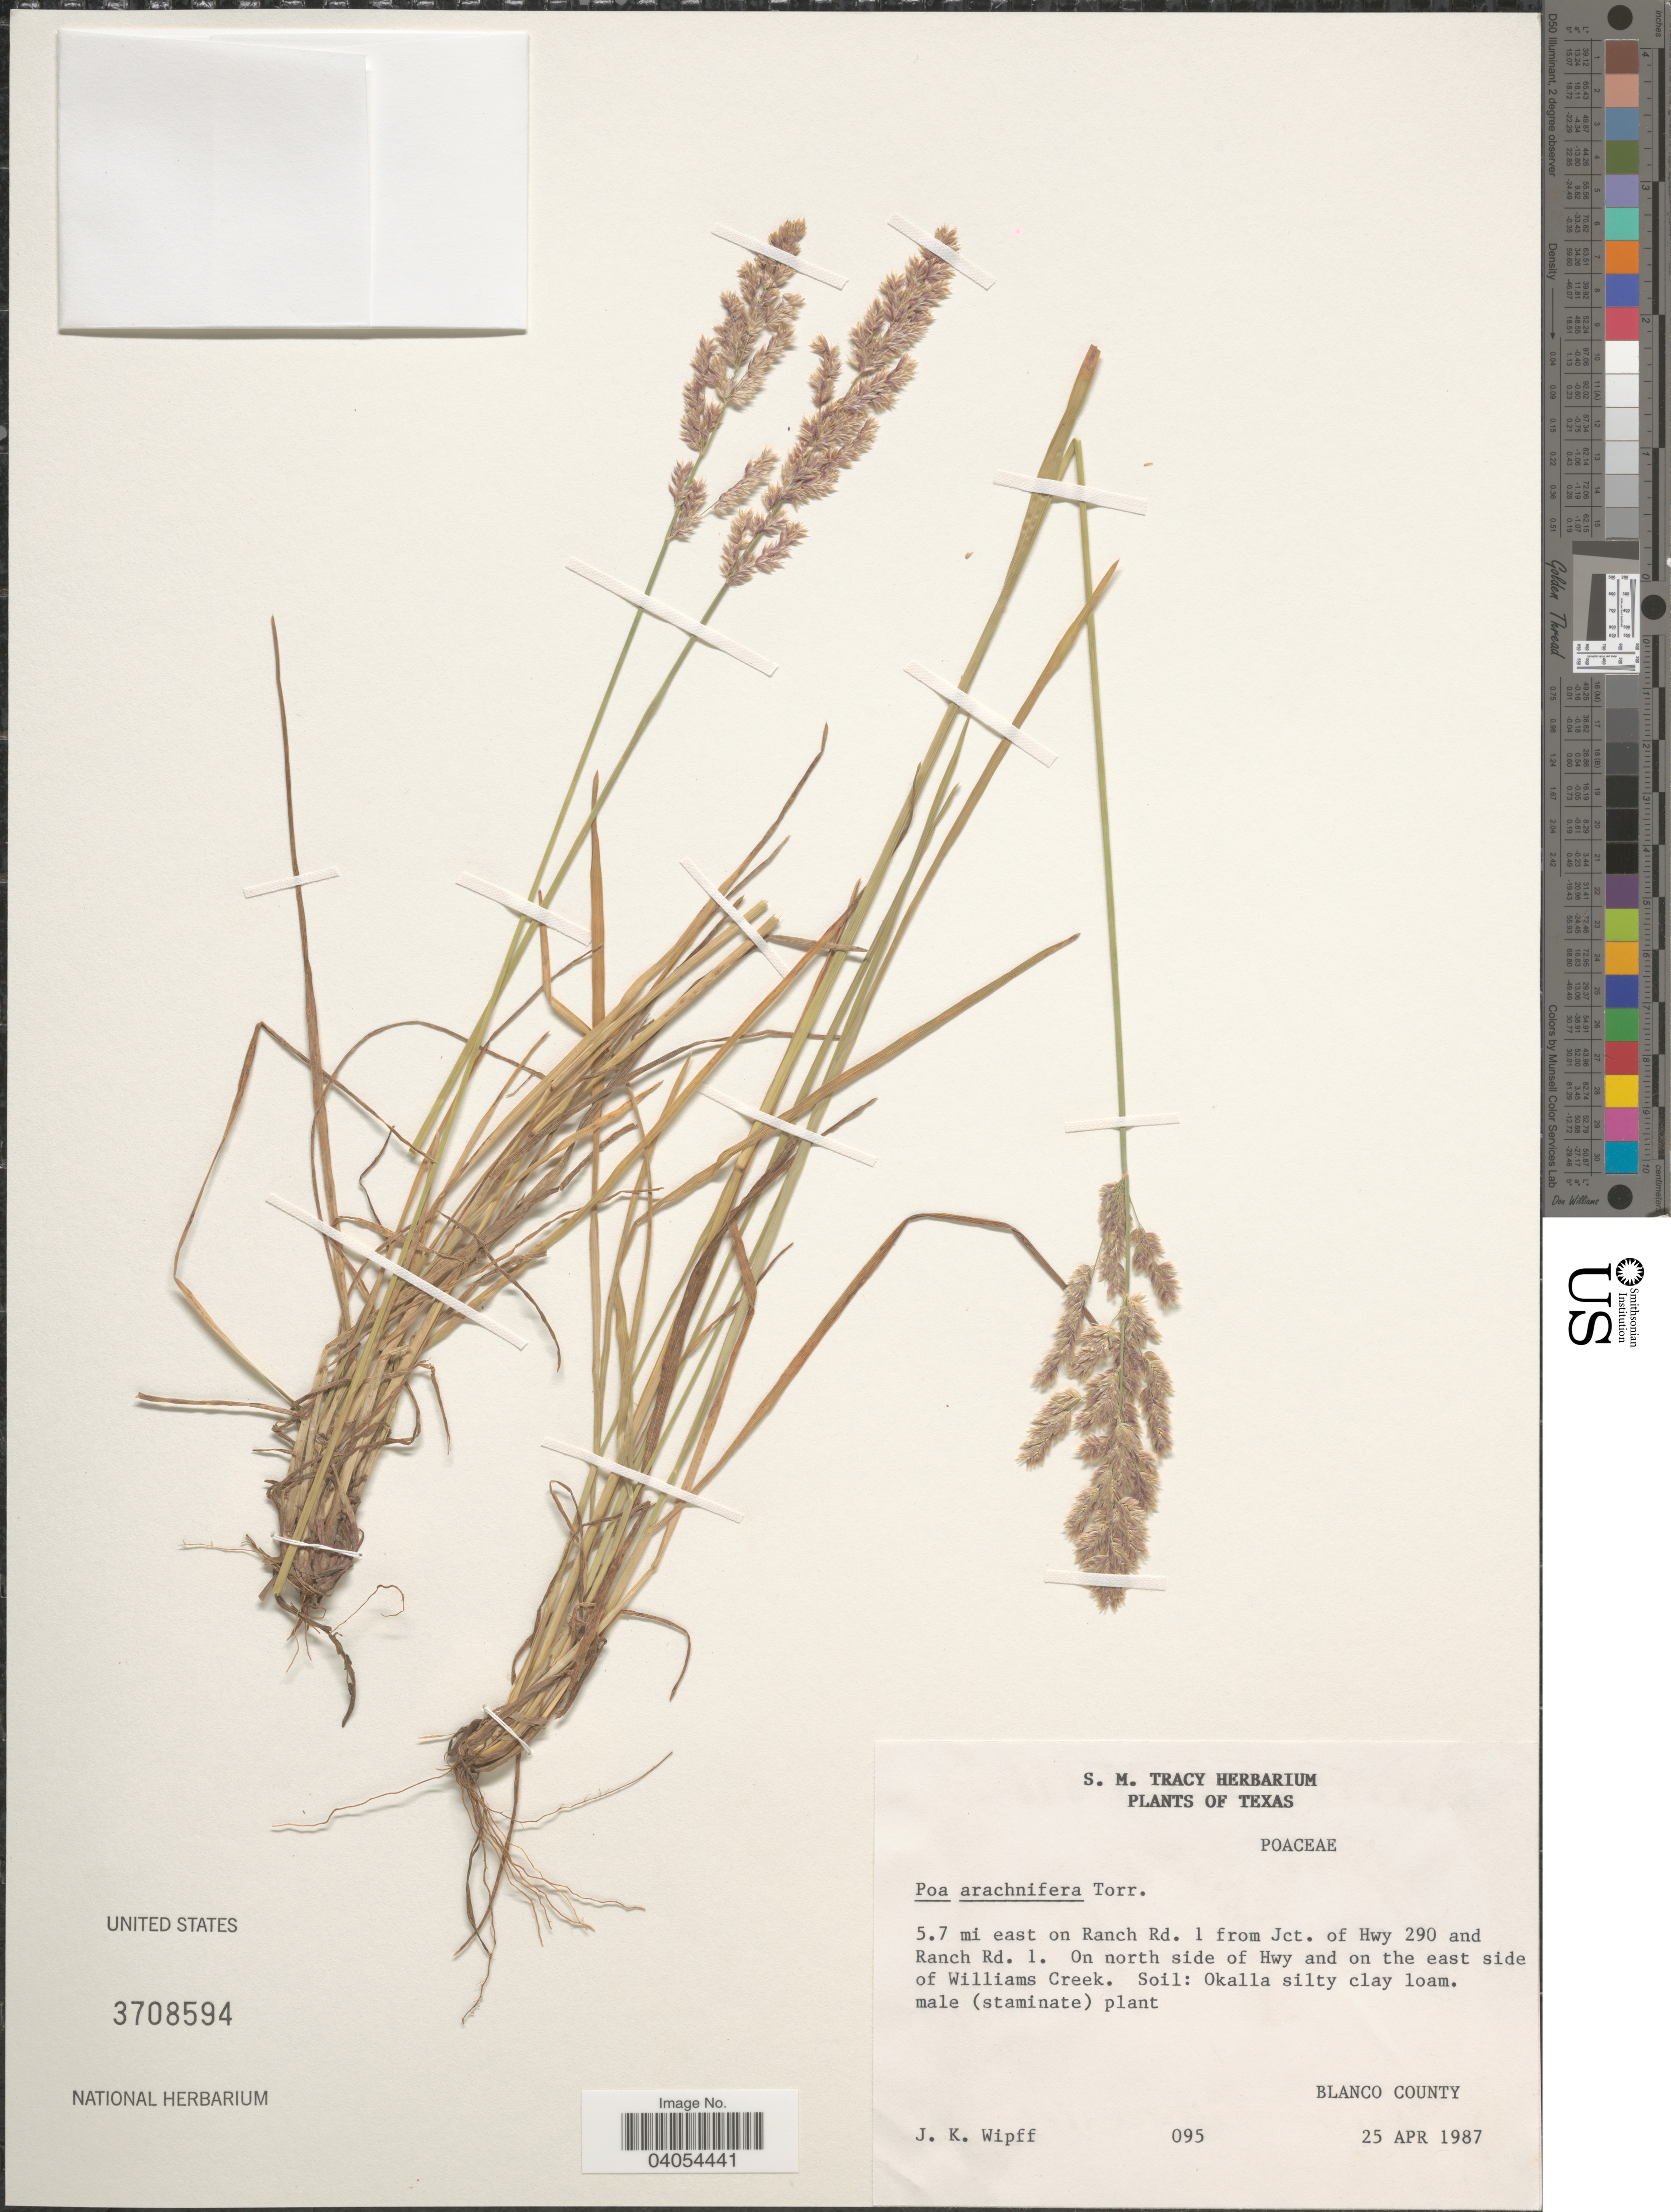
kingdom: Plantae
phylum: Tracheophyta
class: Liliopsida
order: Poales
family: Poaceae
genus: Poa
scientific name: Poa arachnifera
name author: Torr.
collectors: J. K. Wipff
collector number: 095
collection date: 1987-04-25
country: United States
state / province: Texas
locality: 5.7 mi east on Ranch Rd. 1 from Jct. of Hwy 290 and Ranch Rd. 1. On north side of Hwy and on the east side of Williams Creek. Blanco County.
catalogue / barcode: US 3708594